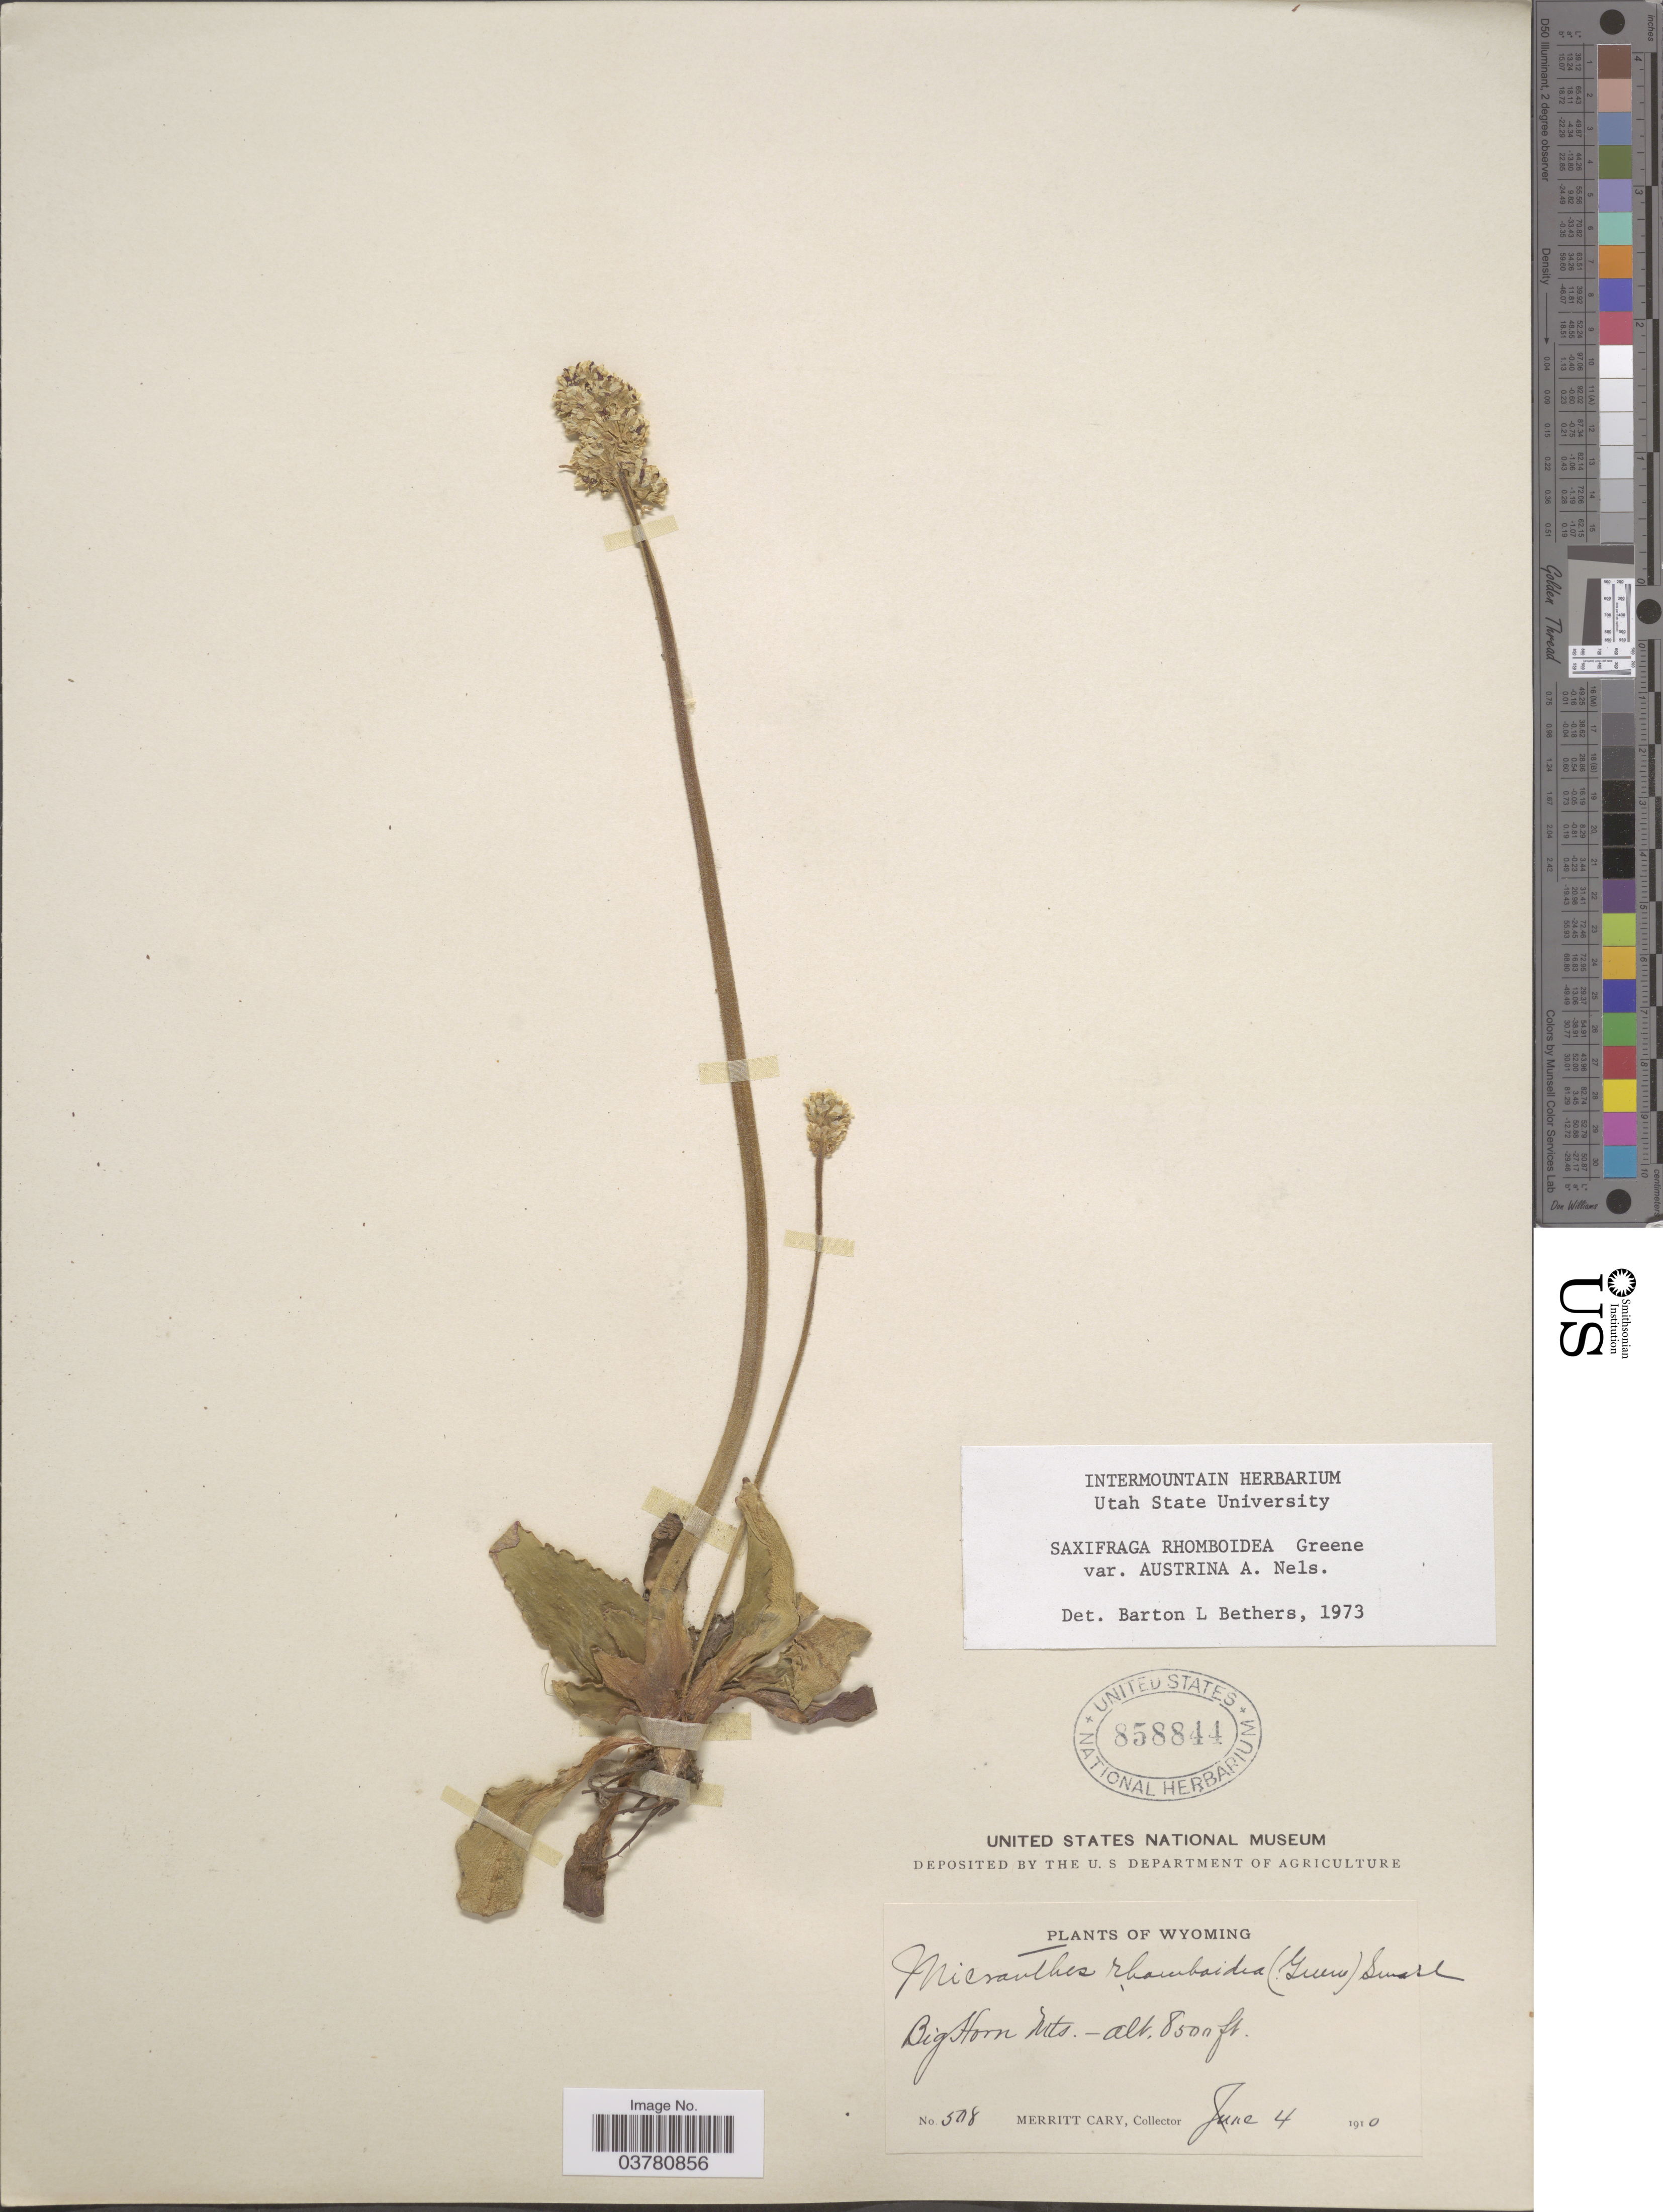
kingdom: Plantae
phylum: Tracheophyta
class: Magnoliopsida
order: Saxifragales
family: Saxifragaceae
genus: Micranthes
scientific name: Micranthes rhomboidea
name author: (Greene) Small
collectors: M. Cary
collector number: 508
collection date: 1910-06-04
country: United States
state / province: Wyoming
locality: Big Horn Mts.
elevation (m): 2591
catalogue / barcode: US 858844